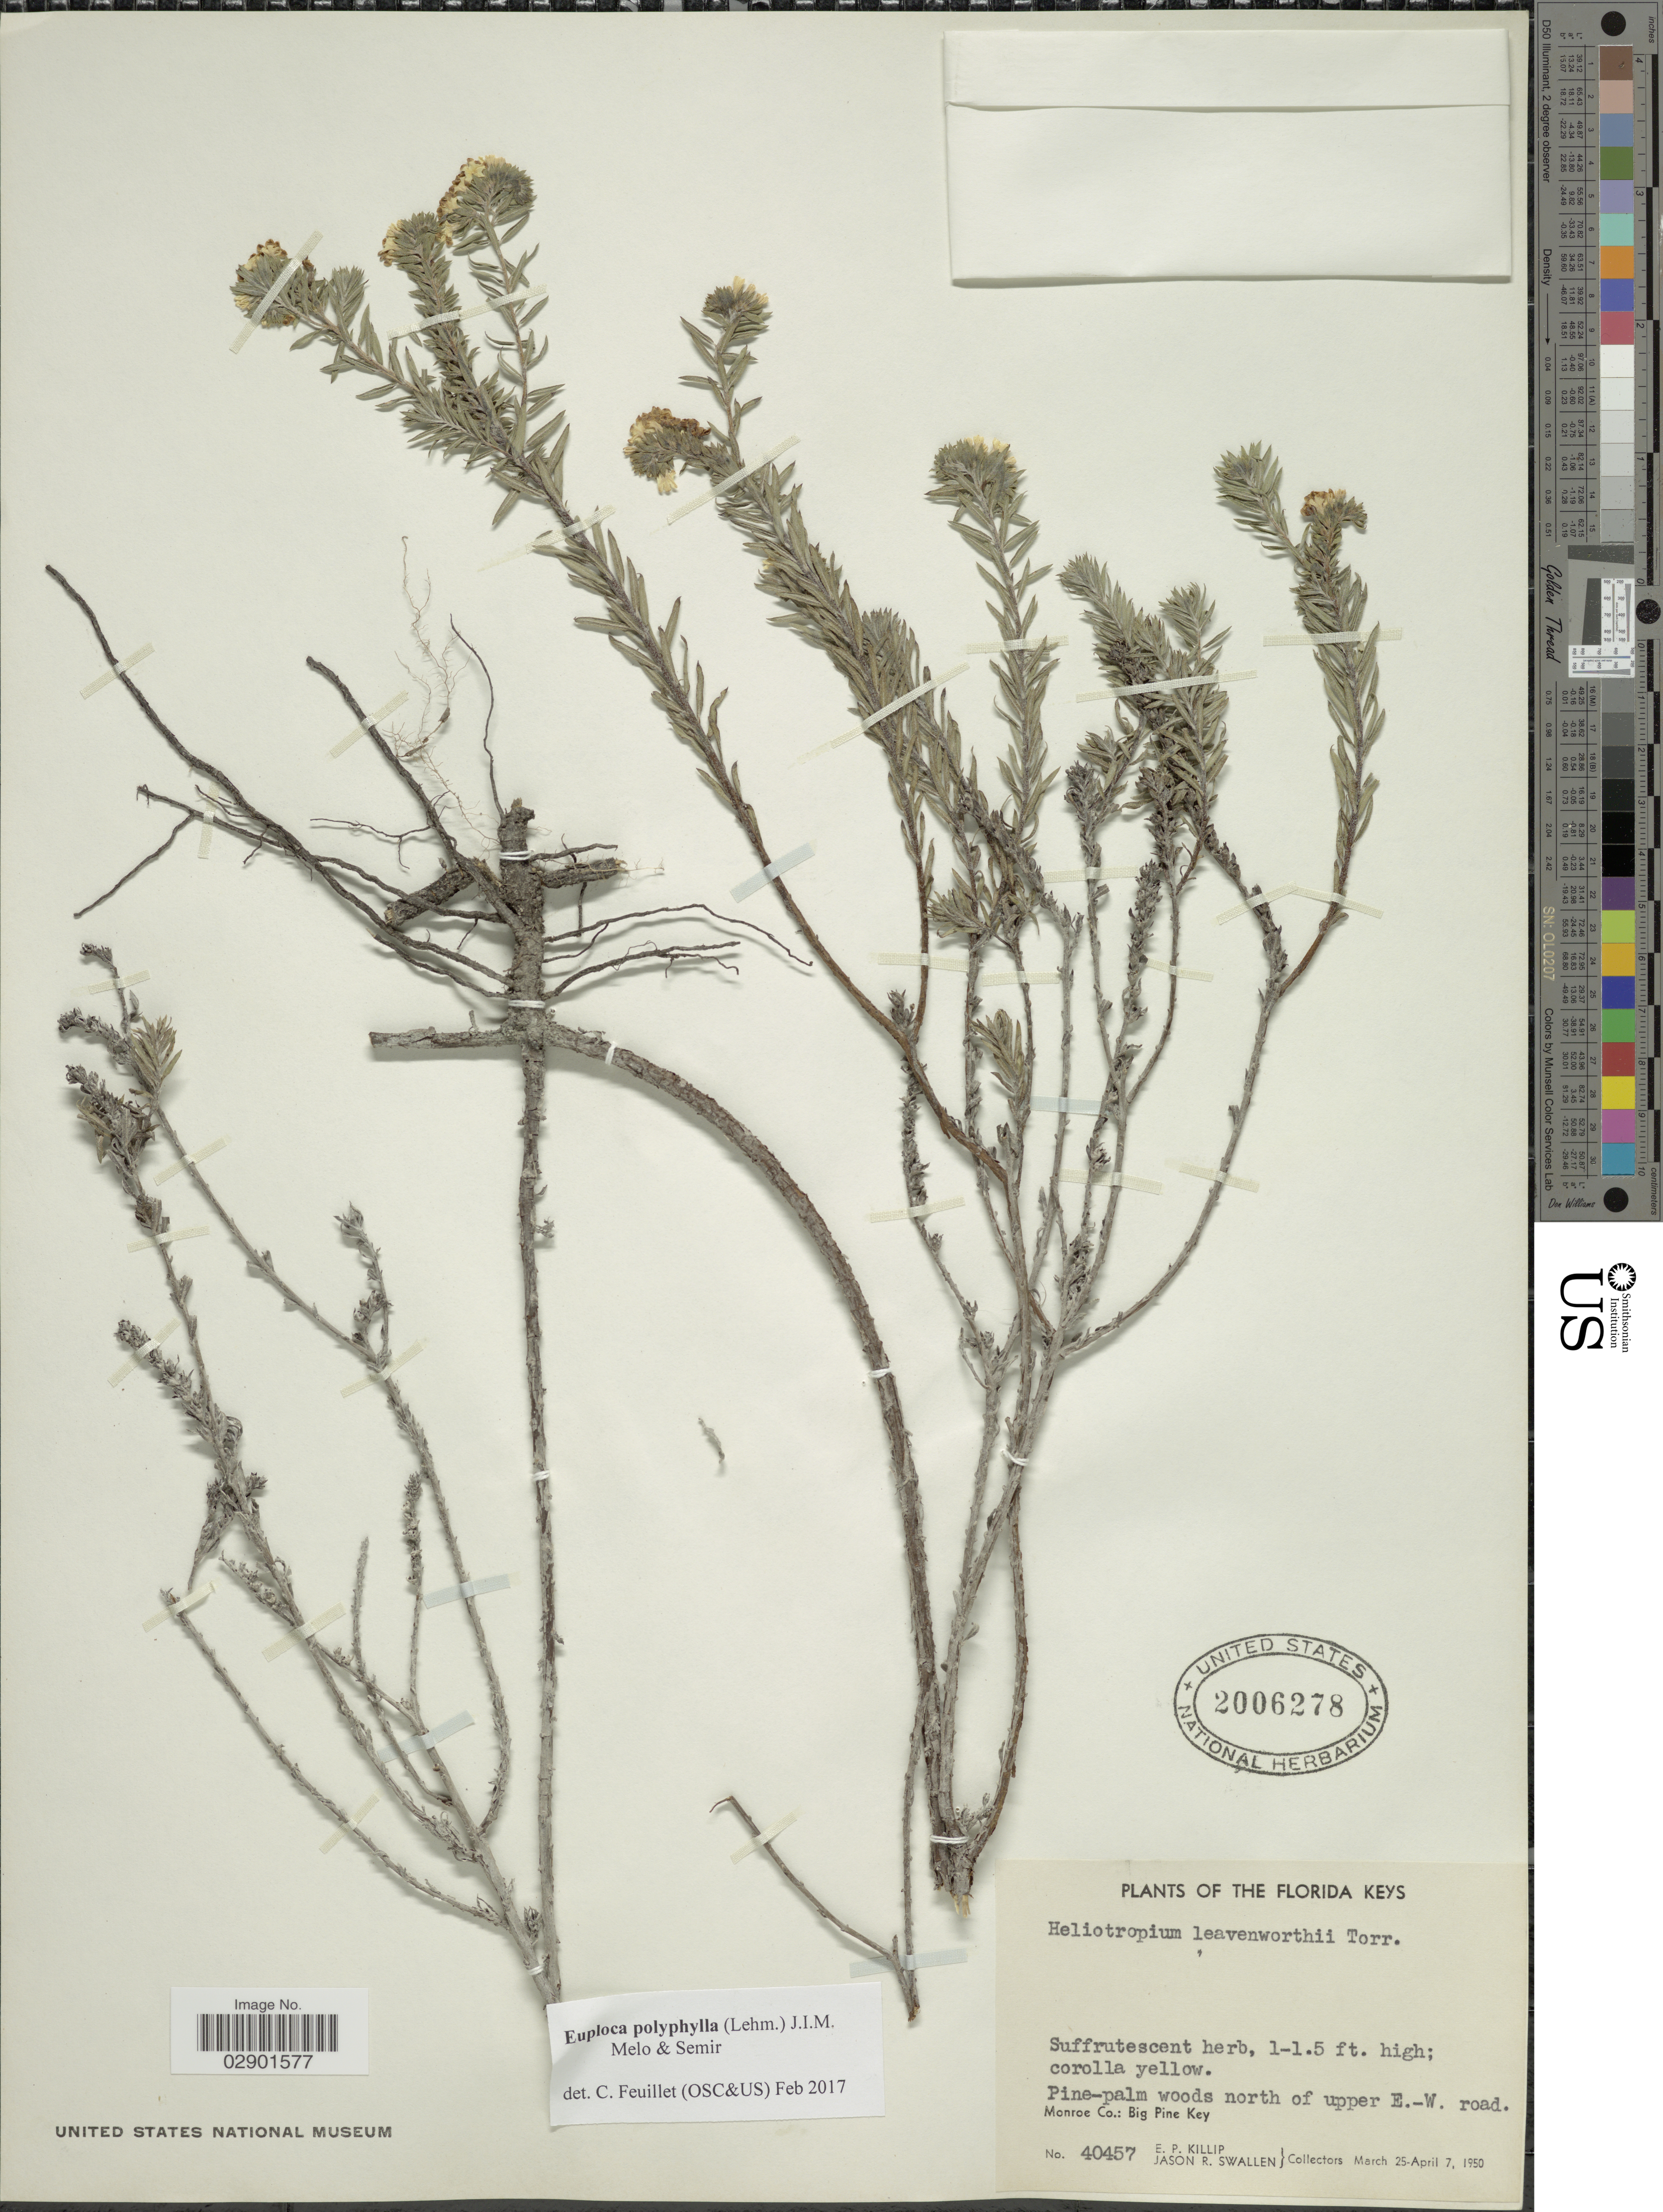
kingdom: Plantae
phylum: Tracheophyta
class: Magnoliopsida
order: Boraginales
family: Heliotropiaceae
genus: Euploca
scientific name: Euploca polyphylla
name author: (Lehm.) J.I.M. Melo & Semir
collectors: E. P. Killip & J. R. Swallen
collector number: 40457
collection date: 1950-03-25/1950-04-07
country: United States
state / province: Florida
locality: The Florida Keys. Pine-palm woods north of upper E.-W. road. Monroe Co.: Big Pine Key.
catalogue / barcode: US 2006278